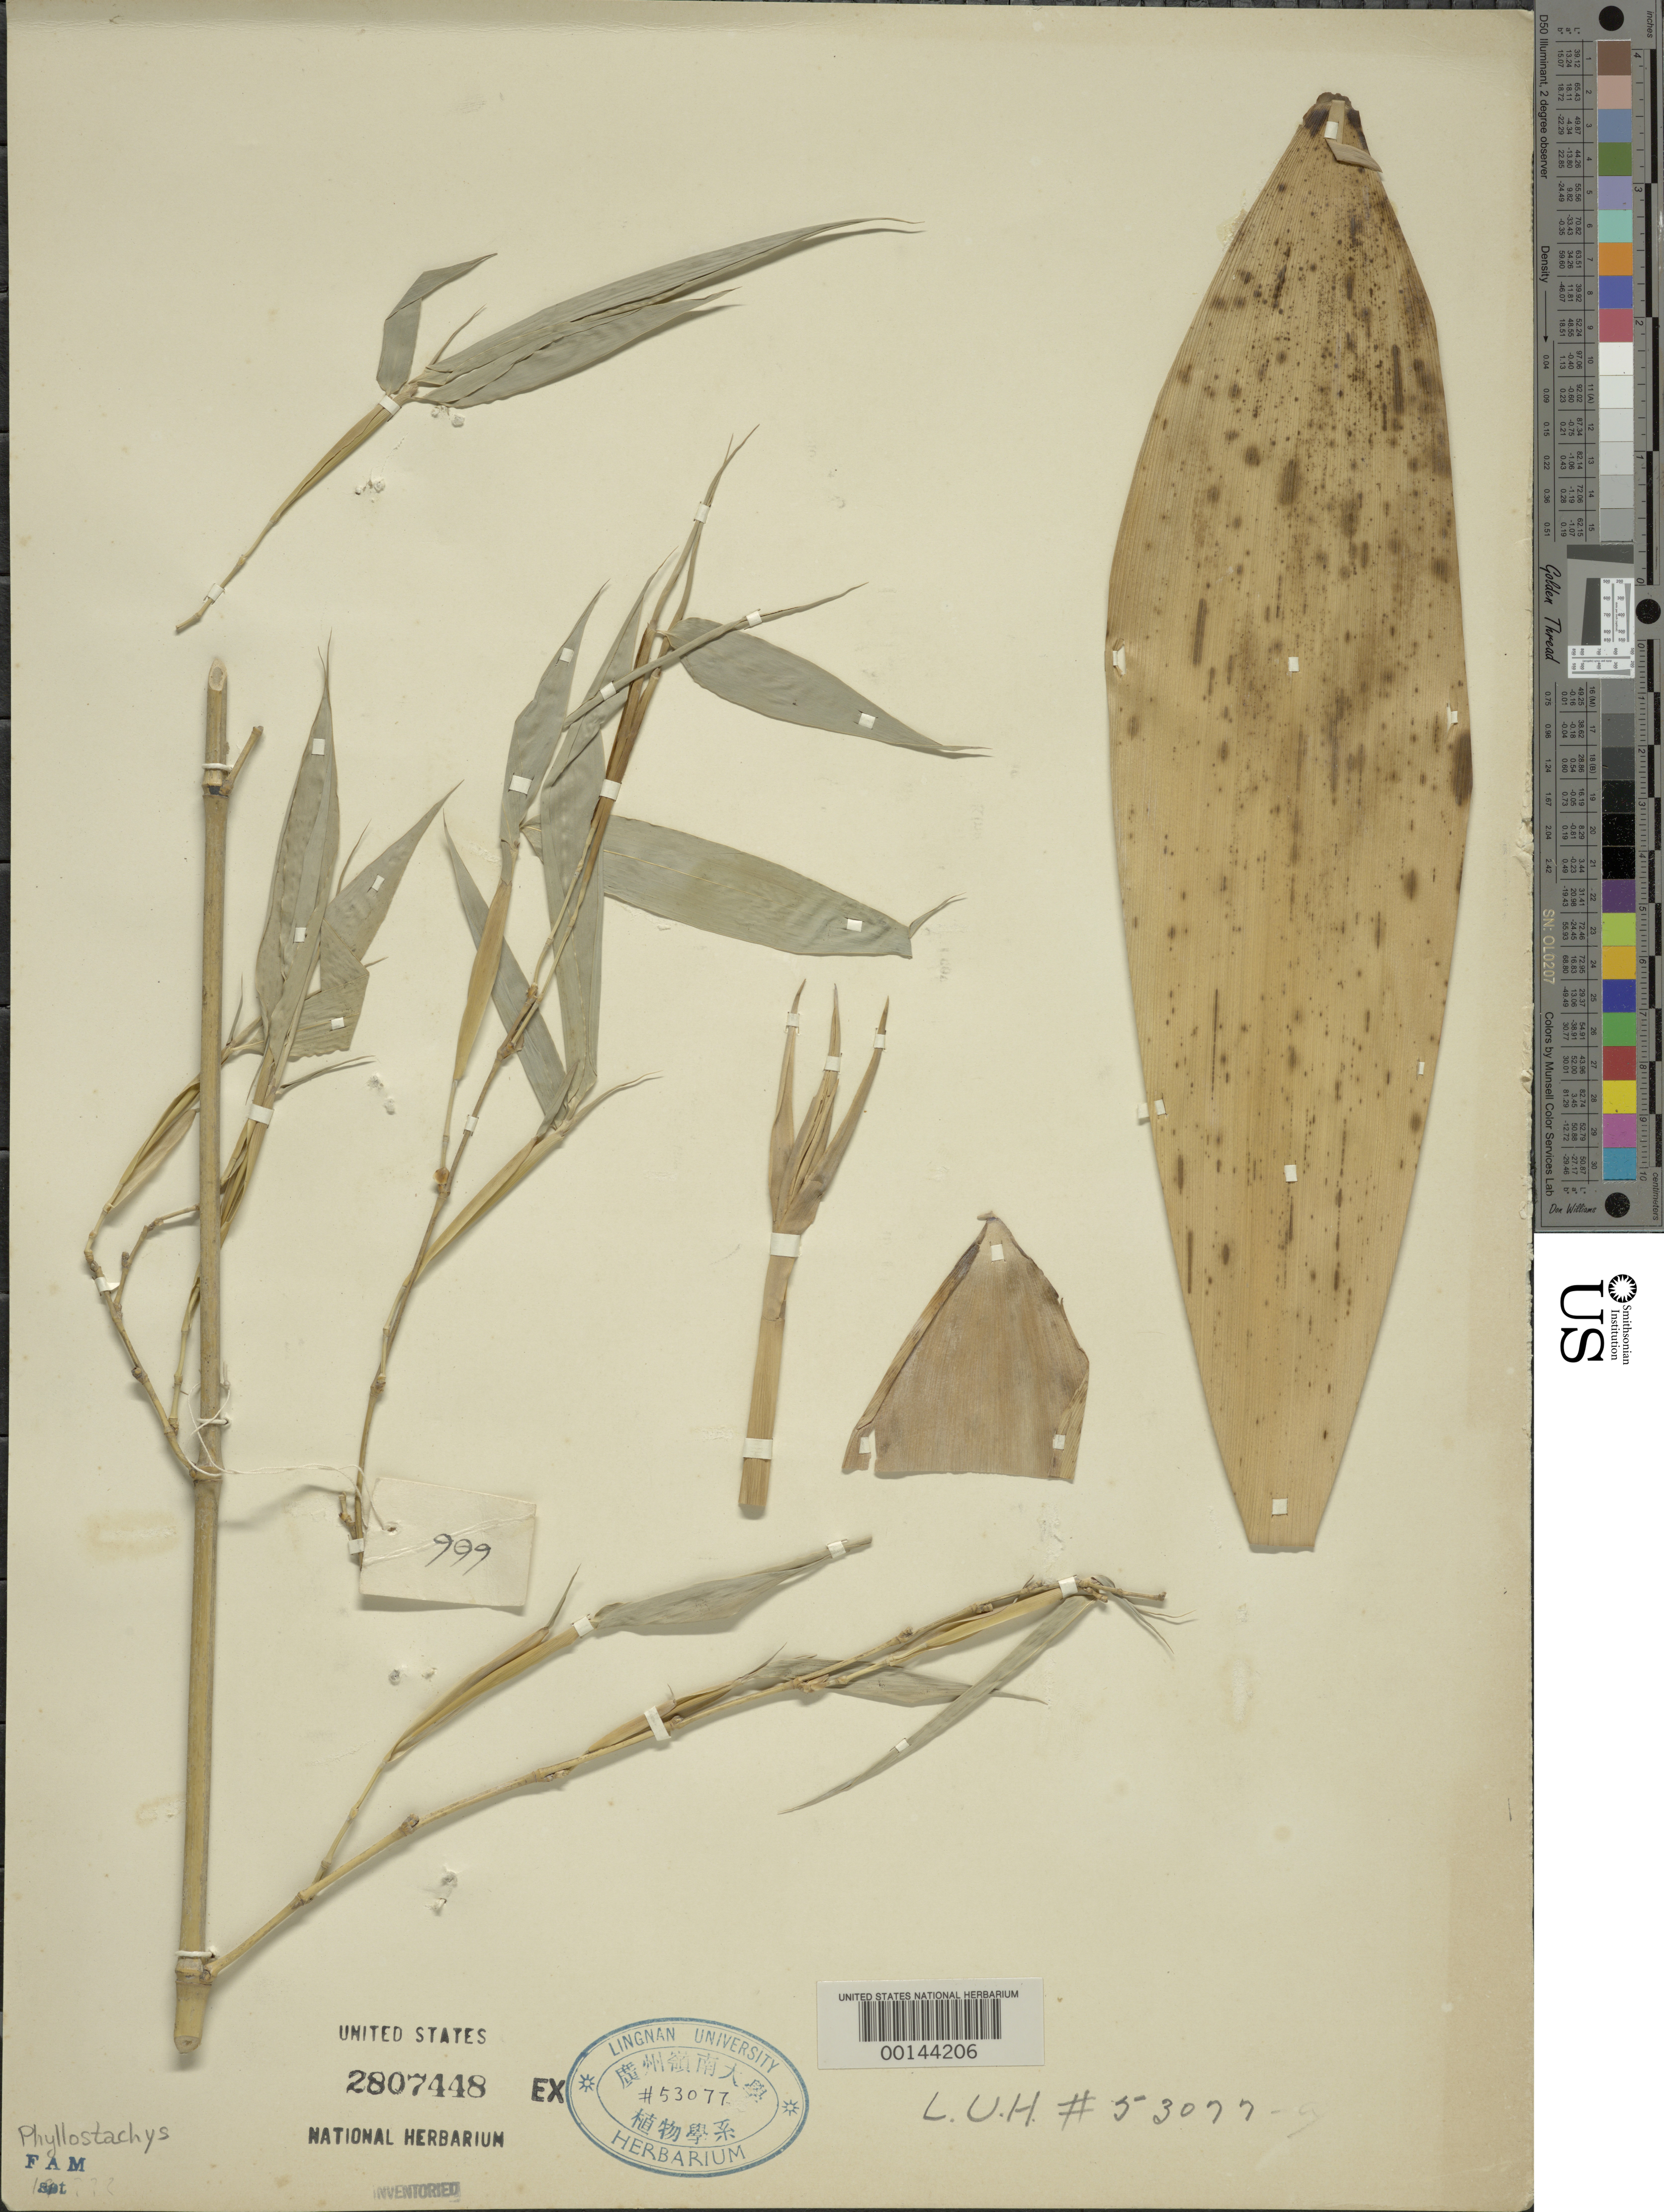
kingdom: Plantae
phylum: Tracheophyta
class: Liliopsida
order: Poales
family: Poaceae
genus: Phyllostachys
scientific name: Phyllostachys sp.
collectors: J. Rose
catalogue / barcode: US 2807448